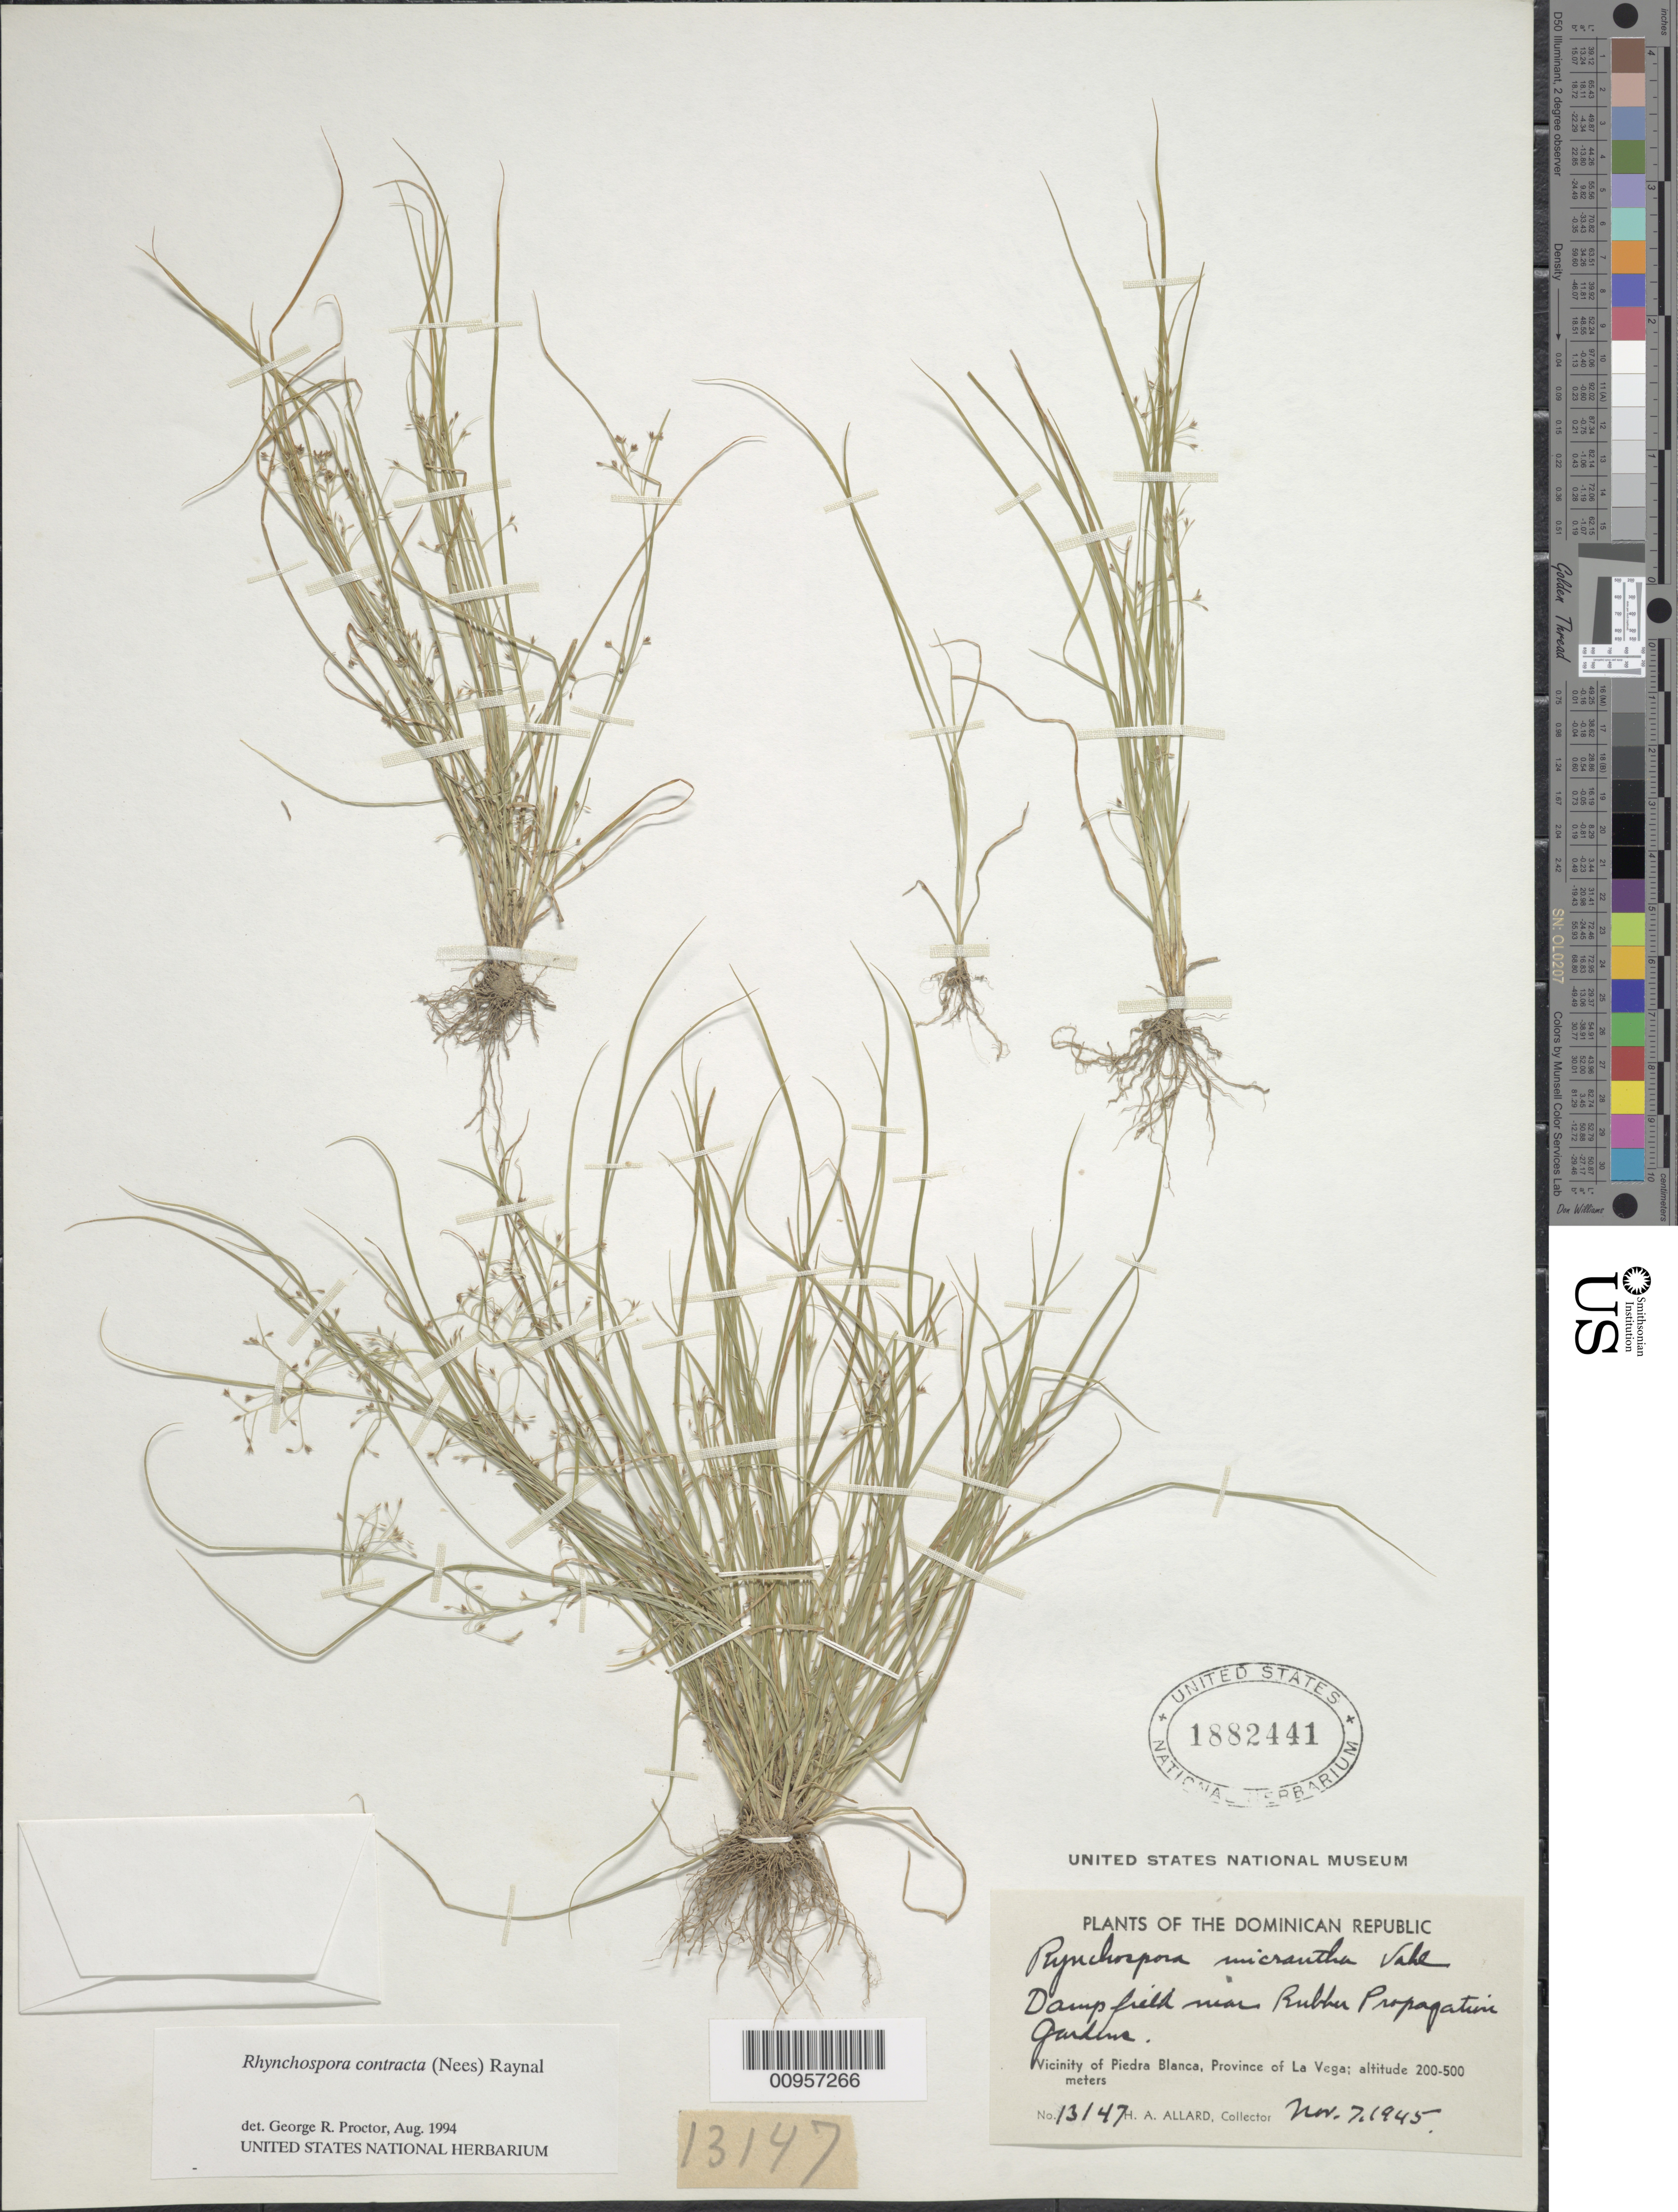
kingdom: Plantae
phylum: Tracheophyta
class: Liliopsida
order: Poales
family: Cyperaceae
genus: Rhynchospora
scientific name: Rhynchospora contracta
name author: (Nees) J. Raynal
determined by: Proctor, G. R.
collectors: H. A. Allard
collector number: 13147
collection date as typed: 07 Nov 1945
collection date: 1945-11-07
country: Dominican Republic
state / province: La Vega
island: Hispaniola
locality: Vicinity of Piedra Blanca, field near Rubber Plantation Gardens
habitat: Damp field near Rubber Plantation Gardens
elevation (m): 200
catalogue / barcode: US 1882441